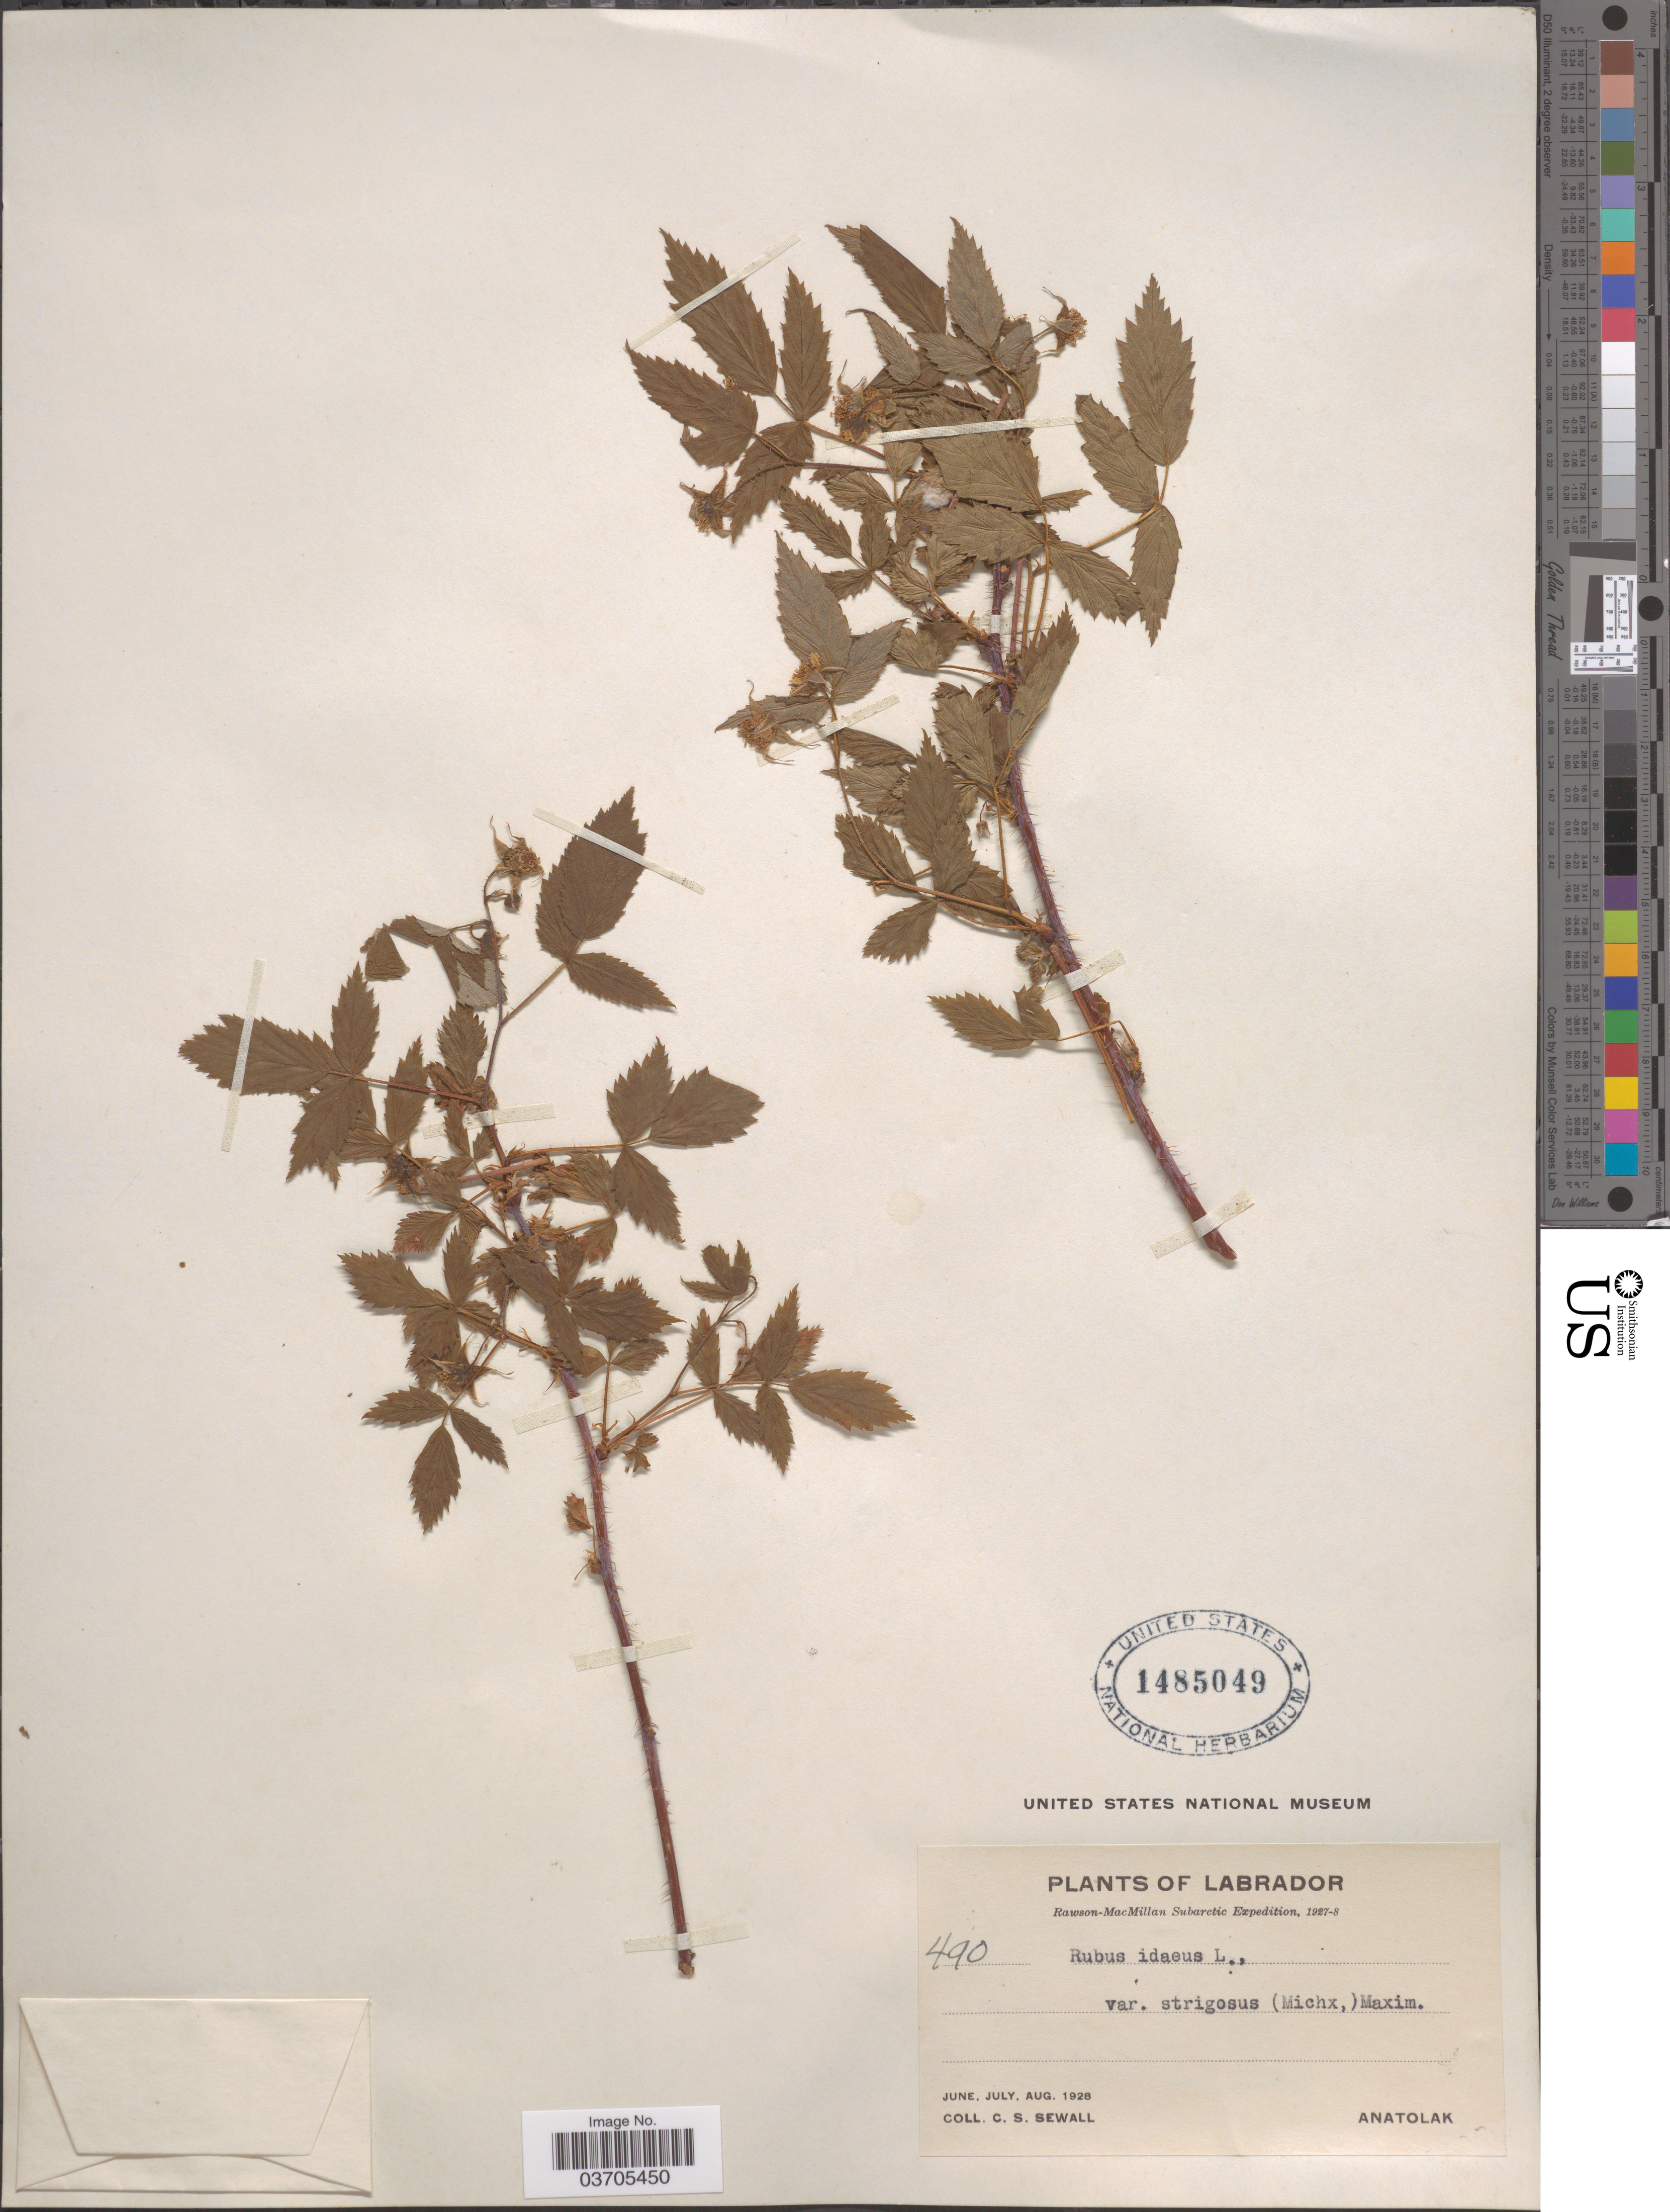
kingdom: Plantae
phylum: Tracheophyta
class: Magnoliopsida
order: Rosales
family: Rosaceae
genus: Rubus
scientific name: Rubus idaeus var. strigosus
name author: (Michx.) Maxim.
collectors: C. Sewall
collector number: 490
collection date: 1928-06/1928-08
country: Canada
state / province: Newfoundland and Labrador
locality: Labrador. Anatolak.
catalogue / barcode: US 1485049